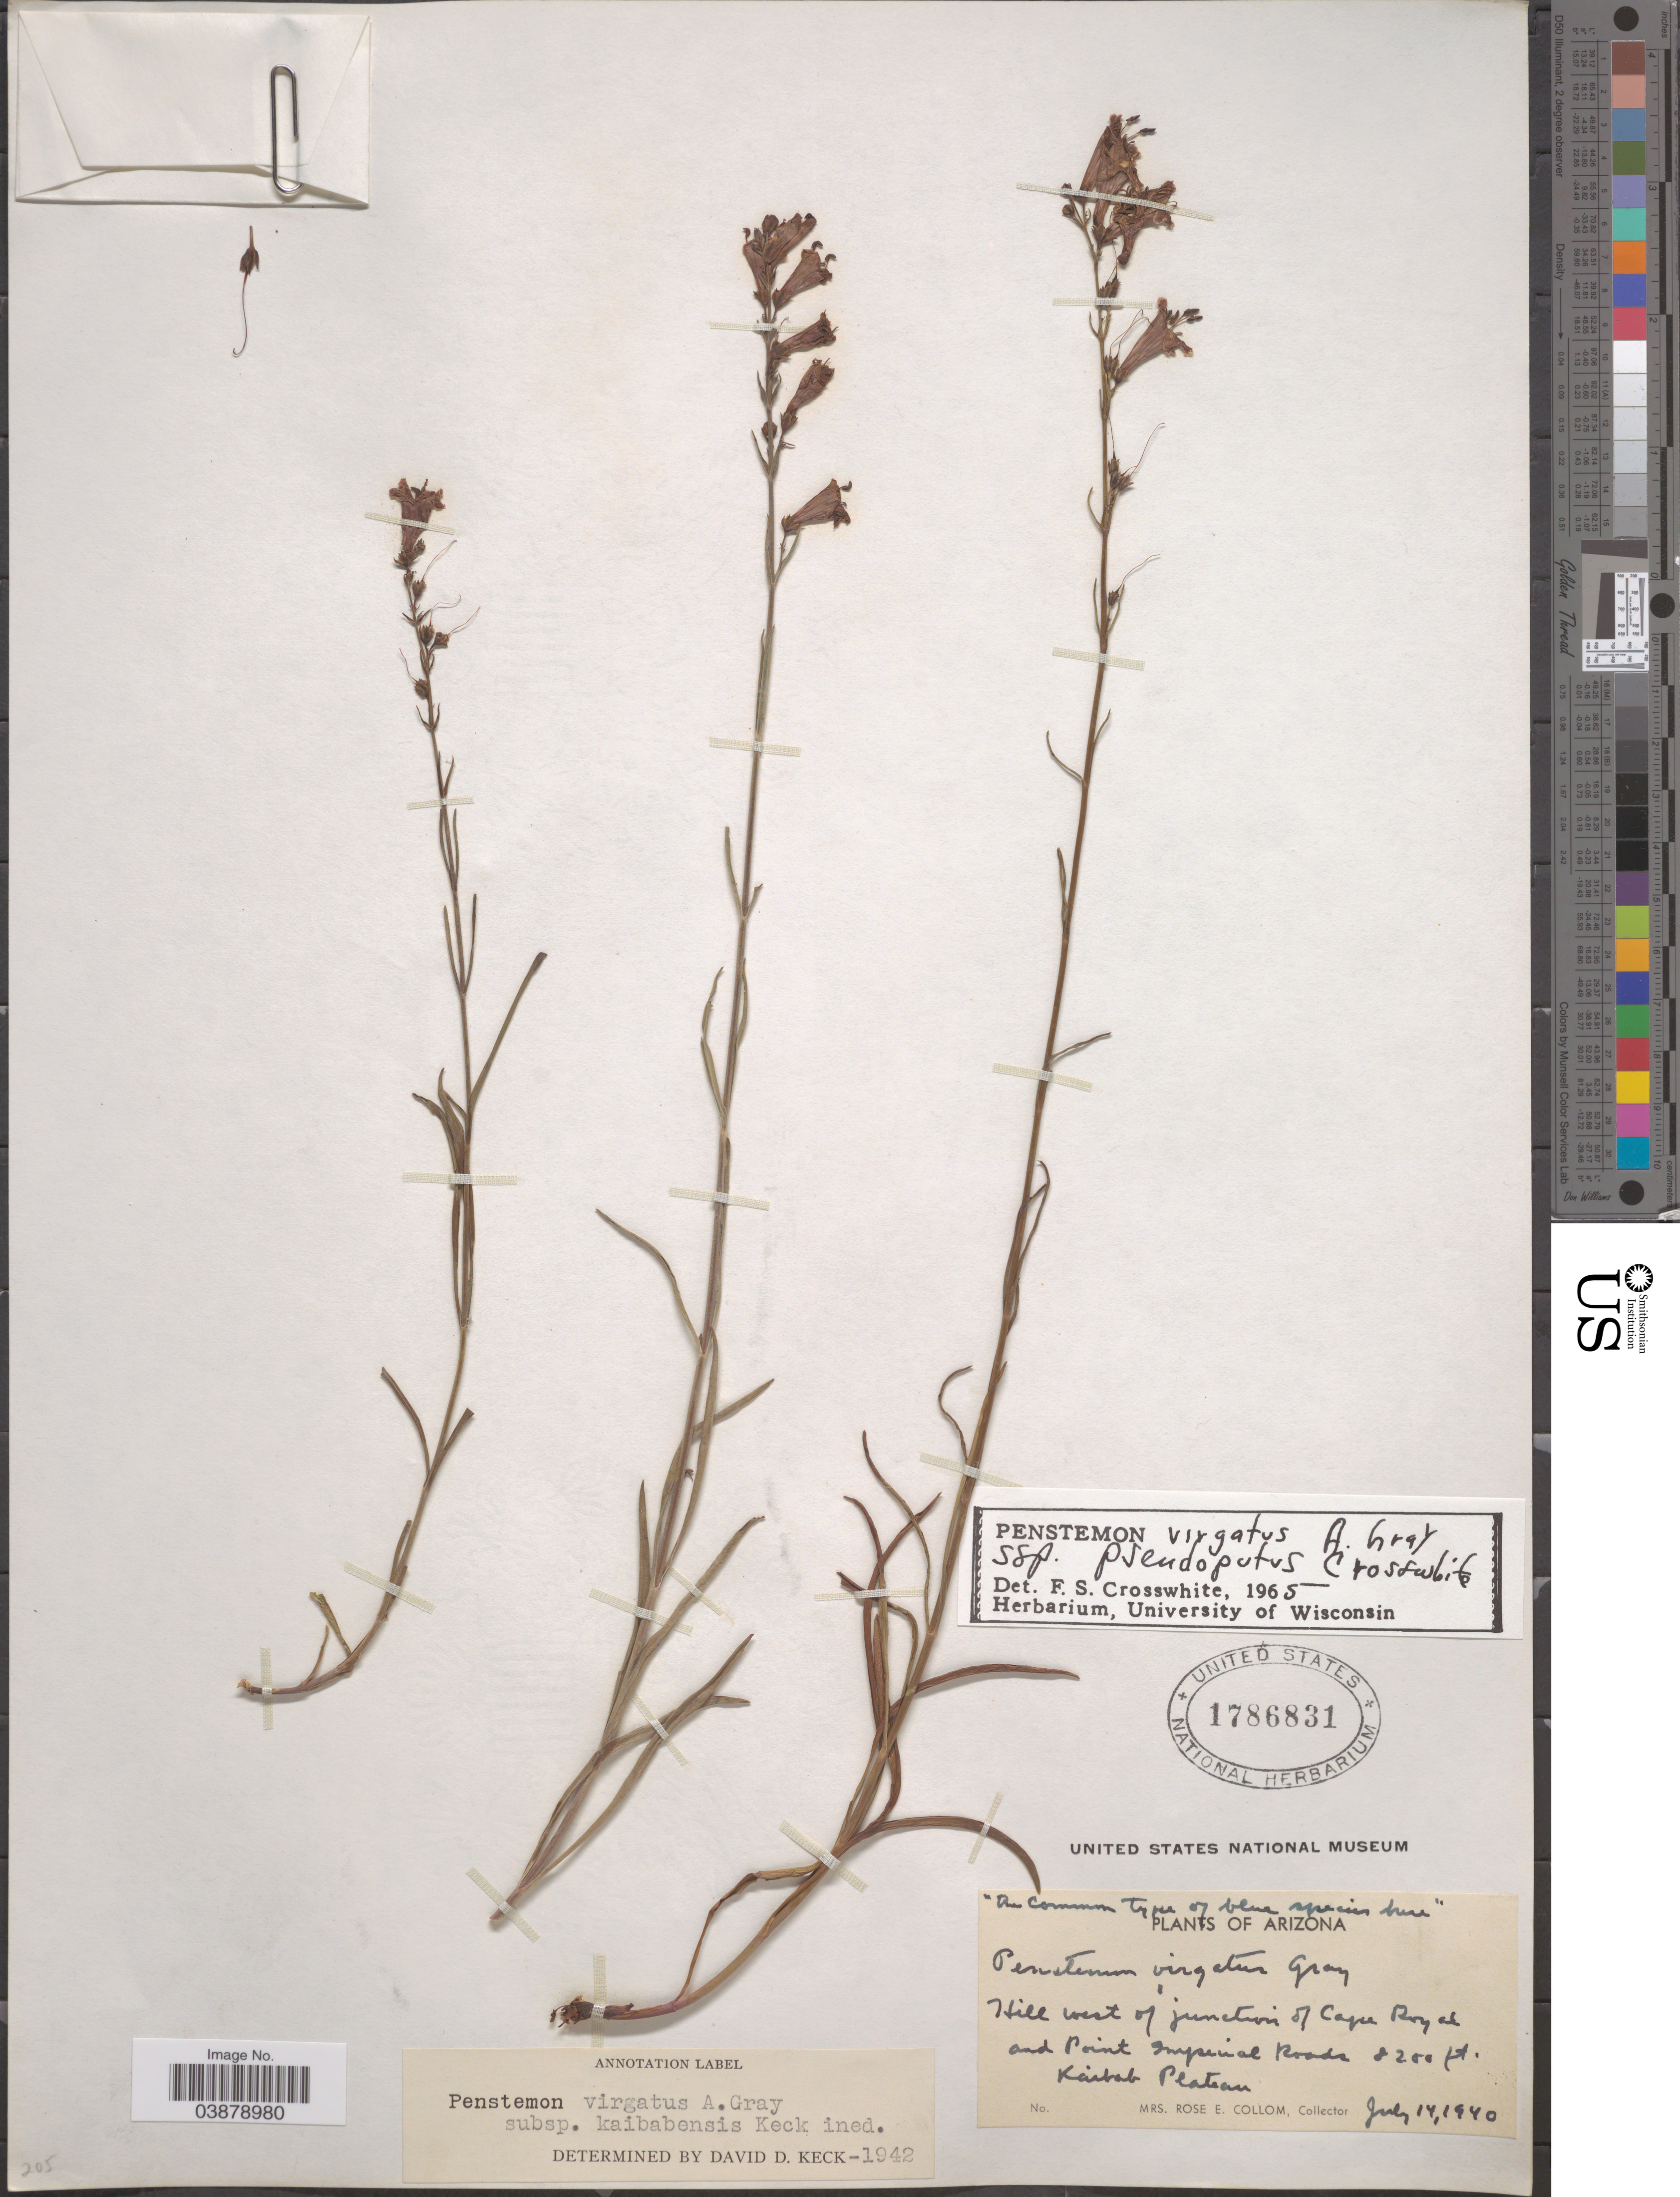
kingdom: Plantae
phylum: Tracheophyta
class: Magnoliopsida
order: Lamiales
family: Plantaginaceae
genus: Penstemon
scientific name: Penstemon virgatus subsp. pseudoputus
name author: Crosswh.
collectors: R. E. Collom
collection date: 1940-07-14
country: United States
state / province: Arizona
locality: Hills west of junction of Cape Royal and Point Imperial Roads. Kaibab Plateau.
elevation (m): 2499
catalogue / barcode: US 1786831